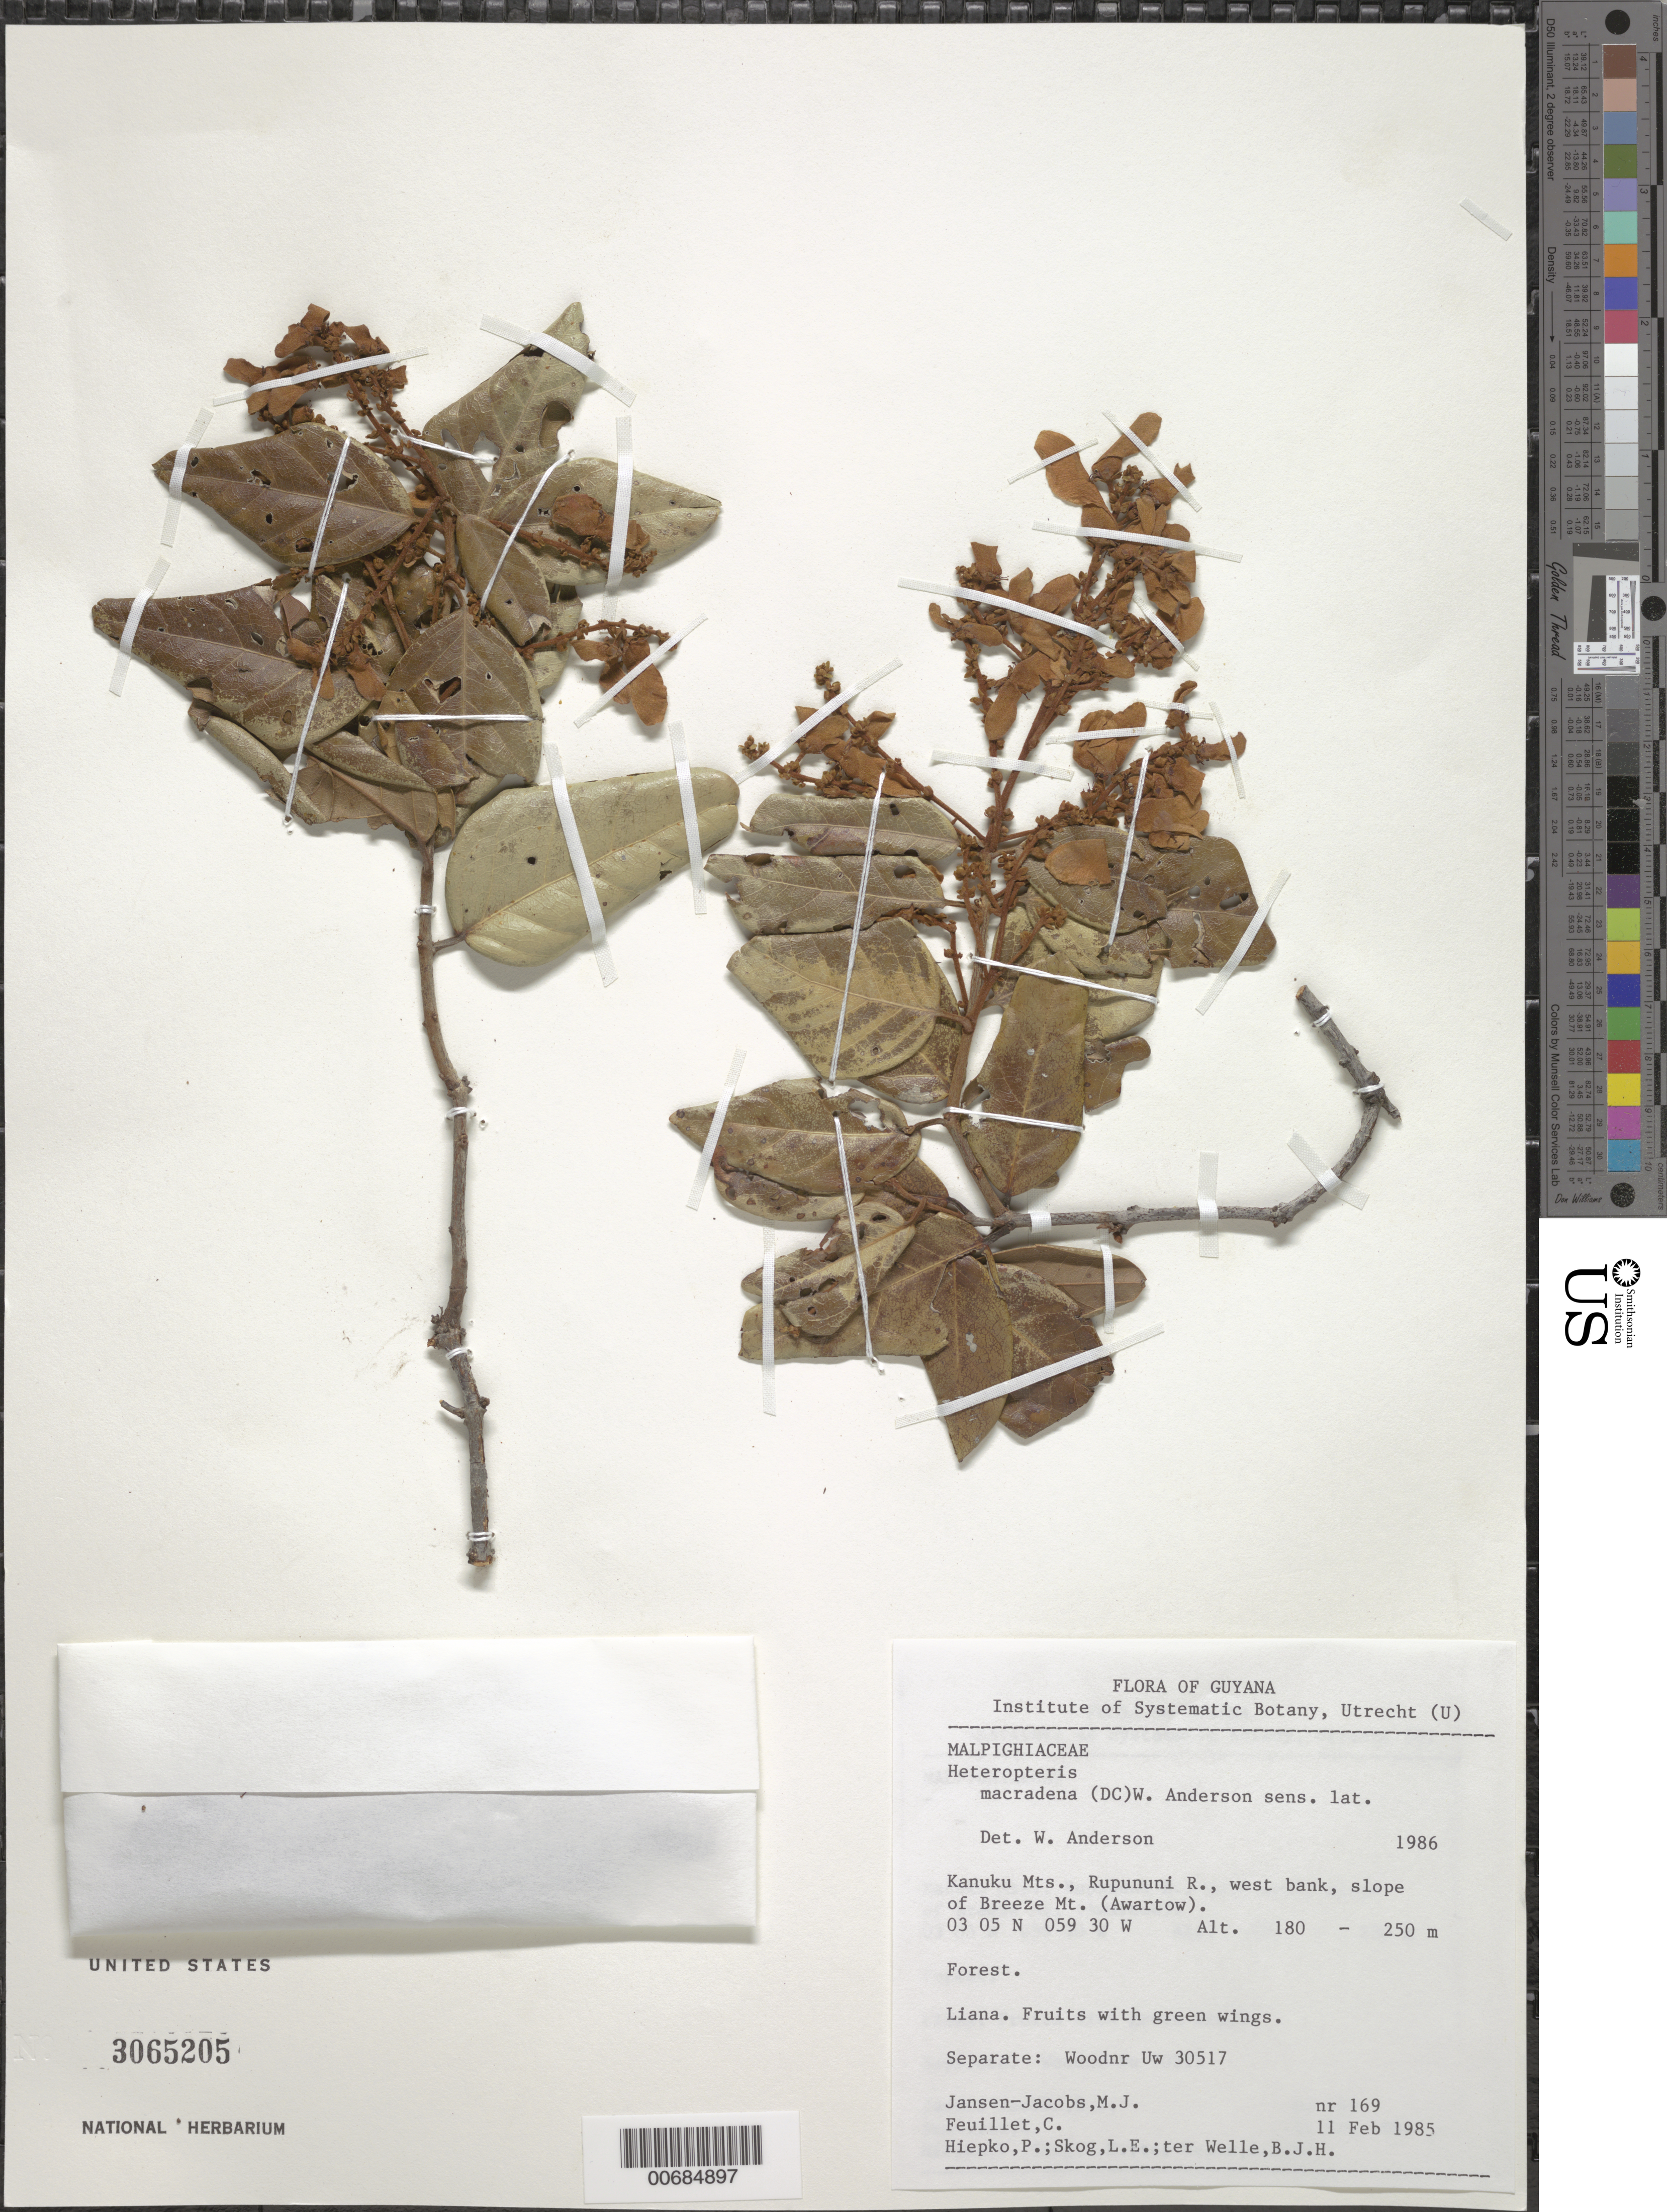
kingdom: Plantae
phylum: Tracheophyta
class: Magnoliopsida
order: Malpighiales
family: Malpighiaceae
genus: Heteropterys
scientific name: Heteropterys macradena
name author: (DC.) W.R. Anderson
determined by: Anderson, W. R., (MICH), University of Michigan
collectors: M. J. Jansen-Jacobs, C. Feuillet, P. H. Hiepko, L. E. Skog & B. Welle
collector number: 169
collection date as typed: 11-Feb-85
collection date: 1985-02-11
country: Guyana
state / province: U. Takutu-U. Essequibo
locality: Kanuku Mts., Rupununi R., west bank, slope of Breeze Mt. (Awartow)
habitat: Forest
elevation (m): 180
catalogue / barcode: US 3065205